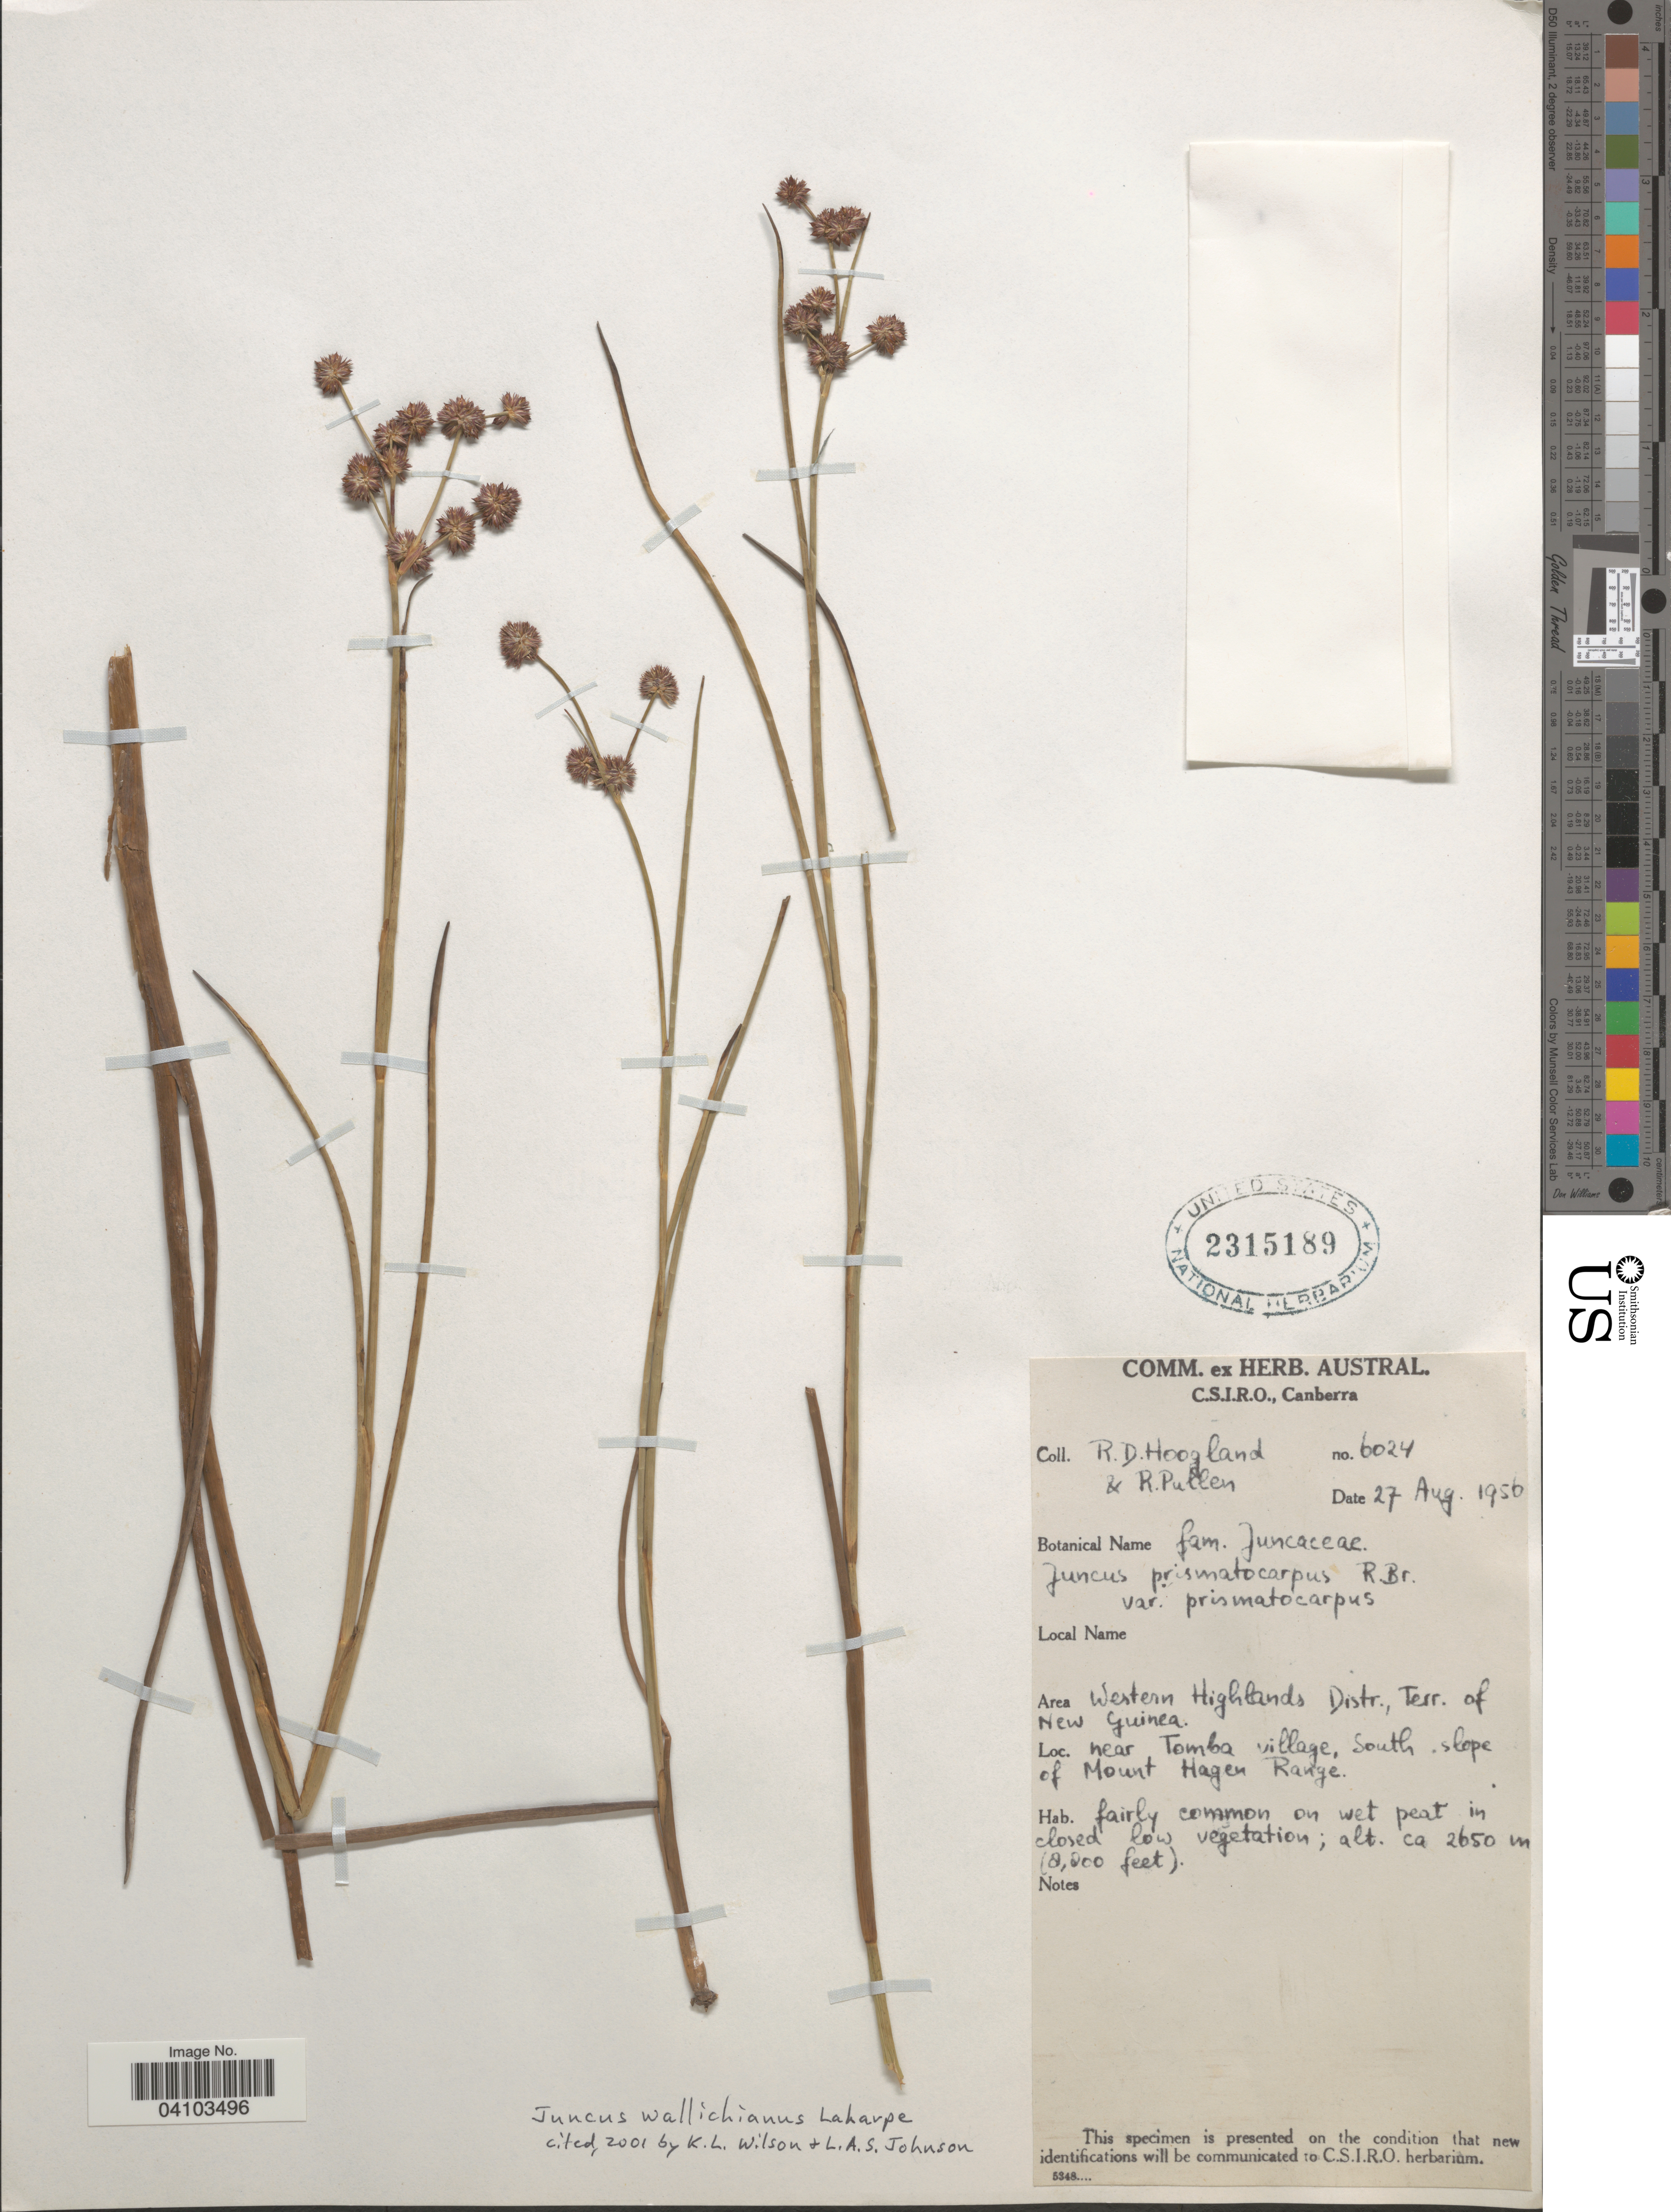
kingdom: Plantae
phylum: Tracheophyta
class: Liliopsida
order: Poales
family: Juncaceae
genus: Juncus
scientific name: Juncus wallichianus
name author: Laharpe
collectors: R. D. Hoogland & R. Pullen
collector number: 6024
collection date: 1956-08-27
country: Papua New Guinea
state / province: Manus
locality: Area Western Highlands Distr., Terr. of New Guinea. Near Tomba village, South slope of Mount Hagen Range.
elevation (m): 2650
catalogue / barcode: US 2315189